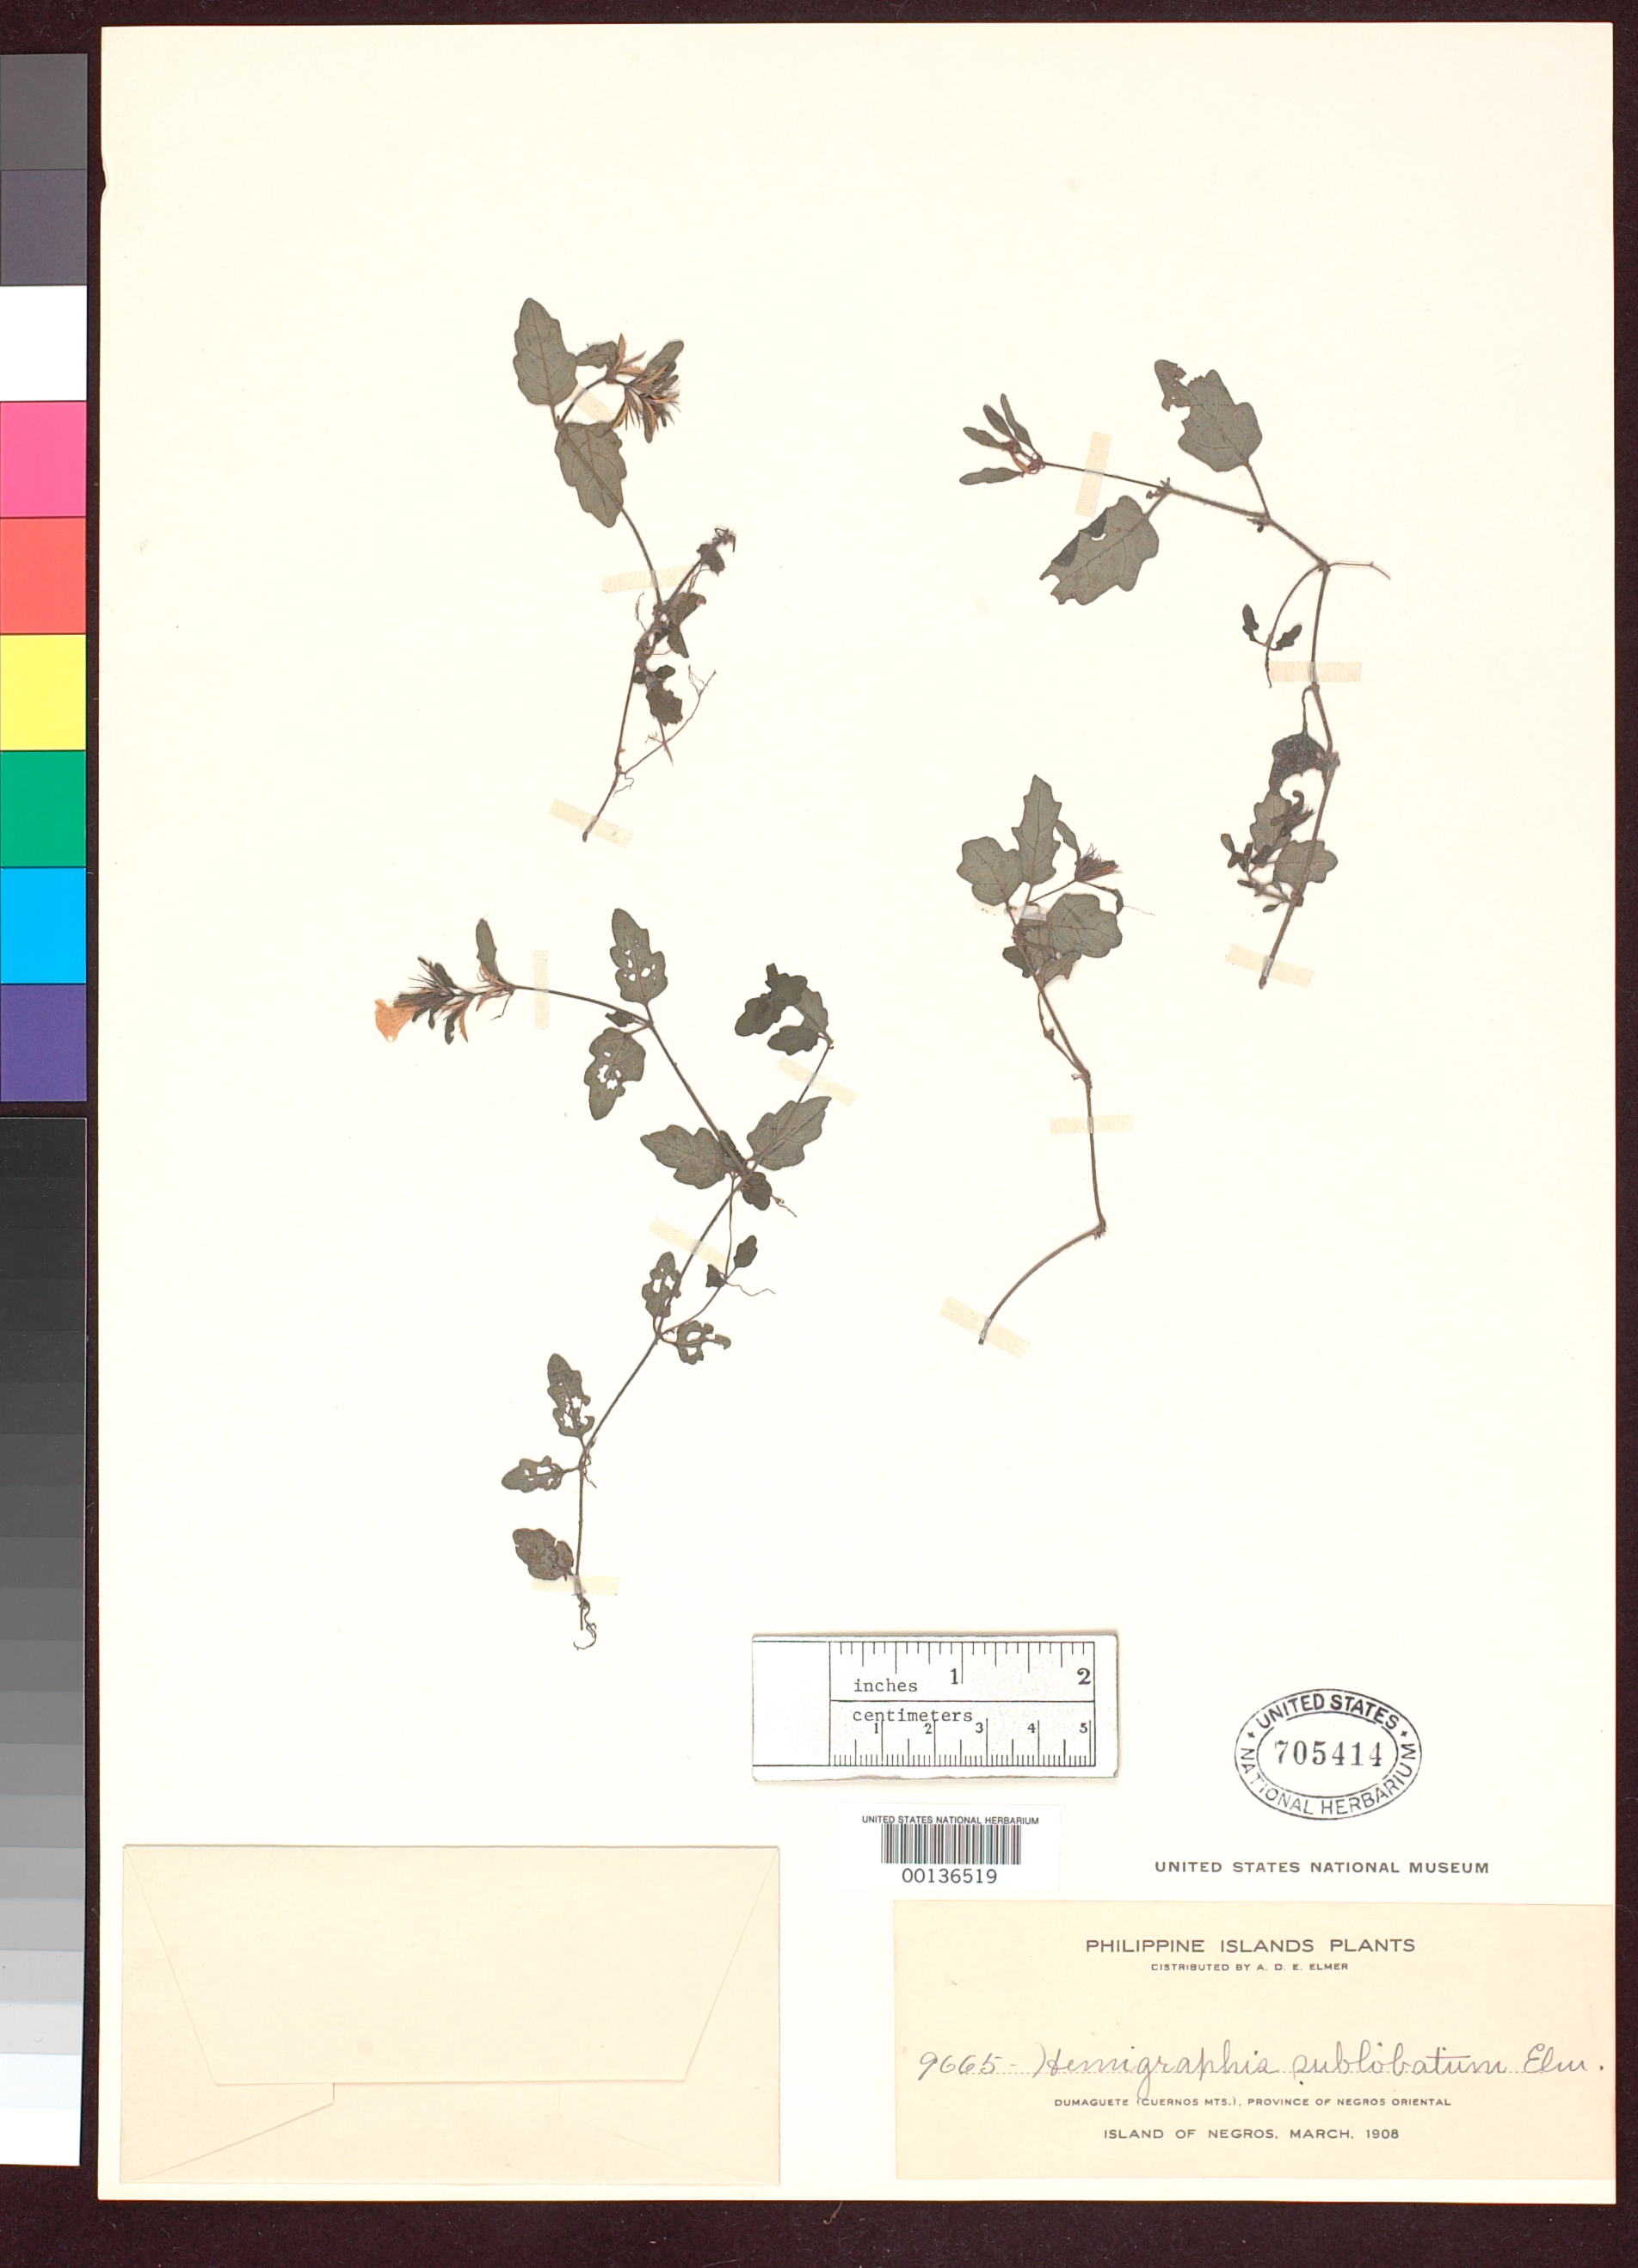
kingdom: Plantae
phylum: Tracheophyta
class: Magnoliopsida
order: Lamiales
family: Acanthaceae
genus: Hemigraphis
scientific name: Hemigraphis sublobata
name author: Elmer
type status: Isotype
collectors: A. D. E. Elmer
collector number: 9665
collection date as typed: Mar 1908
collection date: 1908-03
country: Philippines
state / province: Central Visayas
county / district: Negros Oriental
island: Negros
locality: Dumaguete, Cuernos Mountains.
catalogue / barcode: US 705414